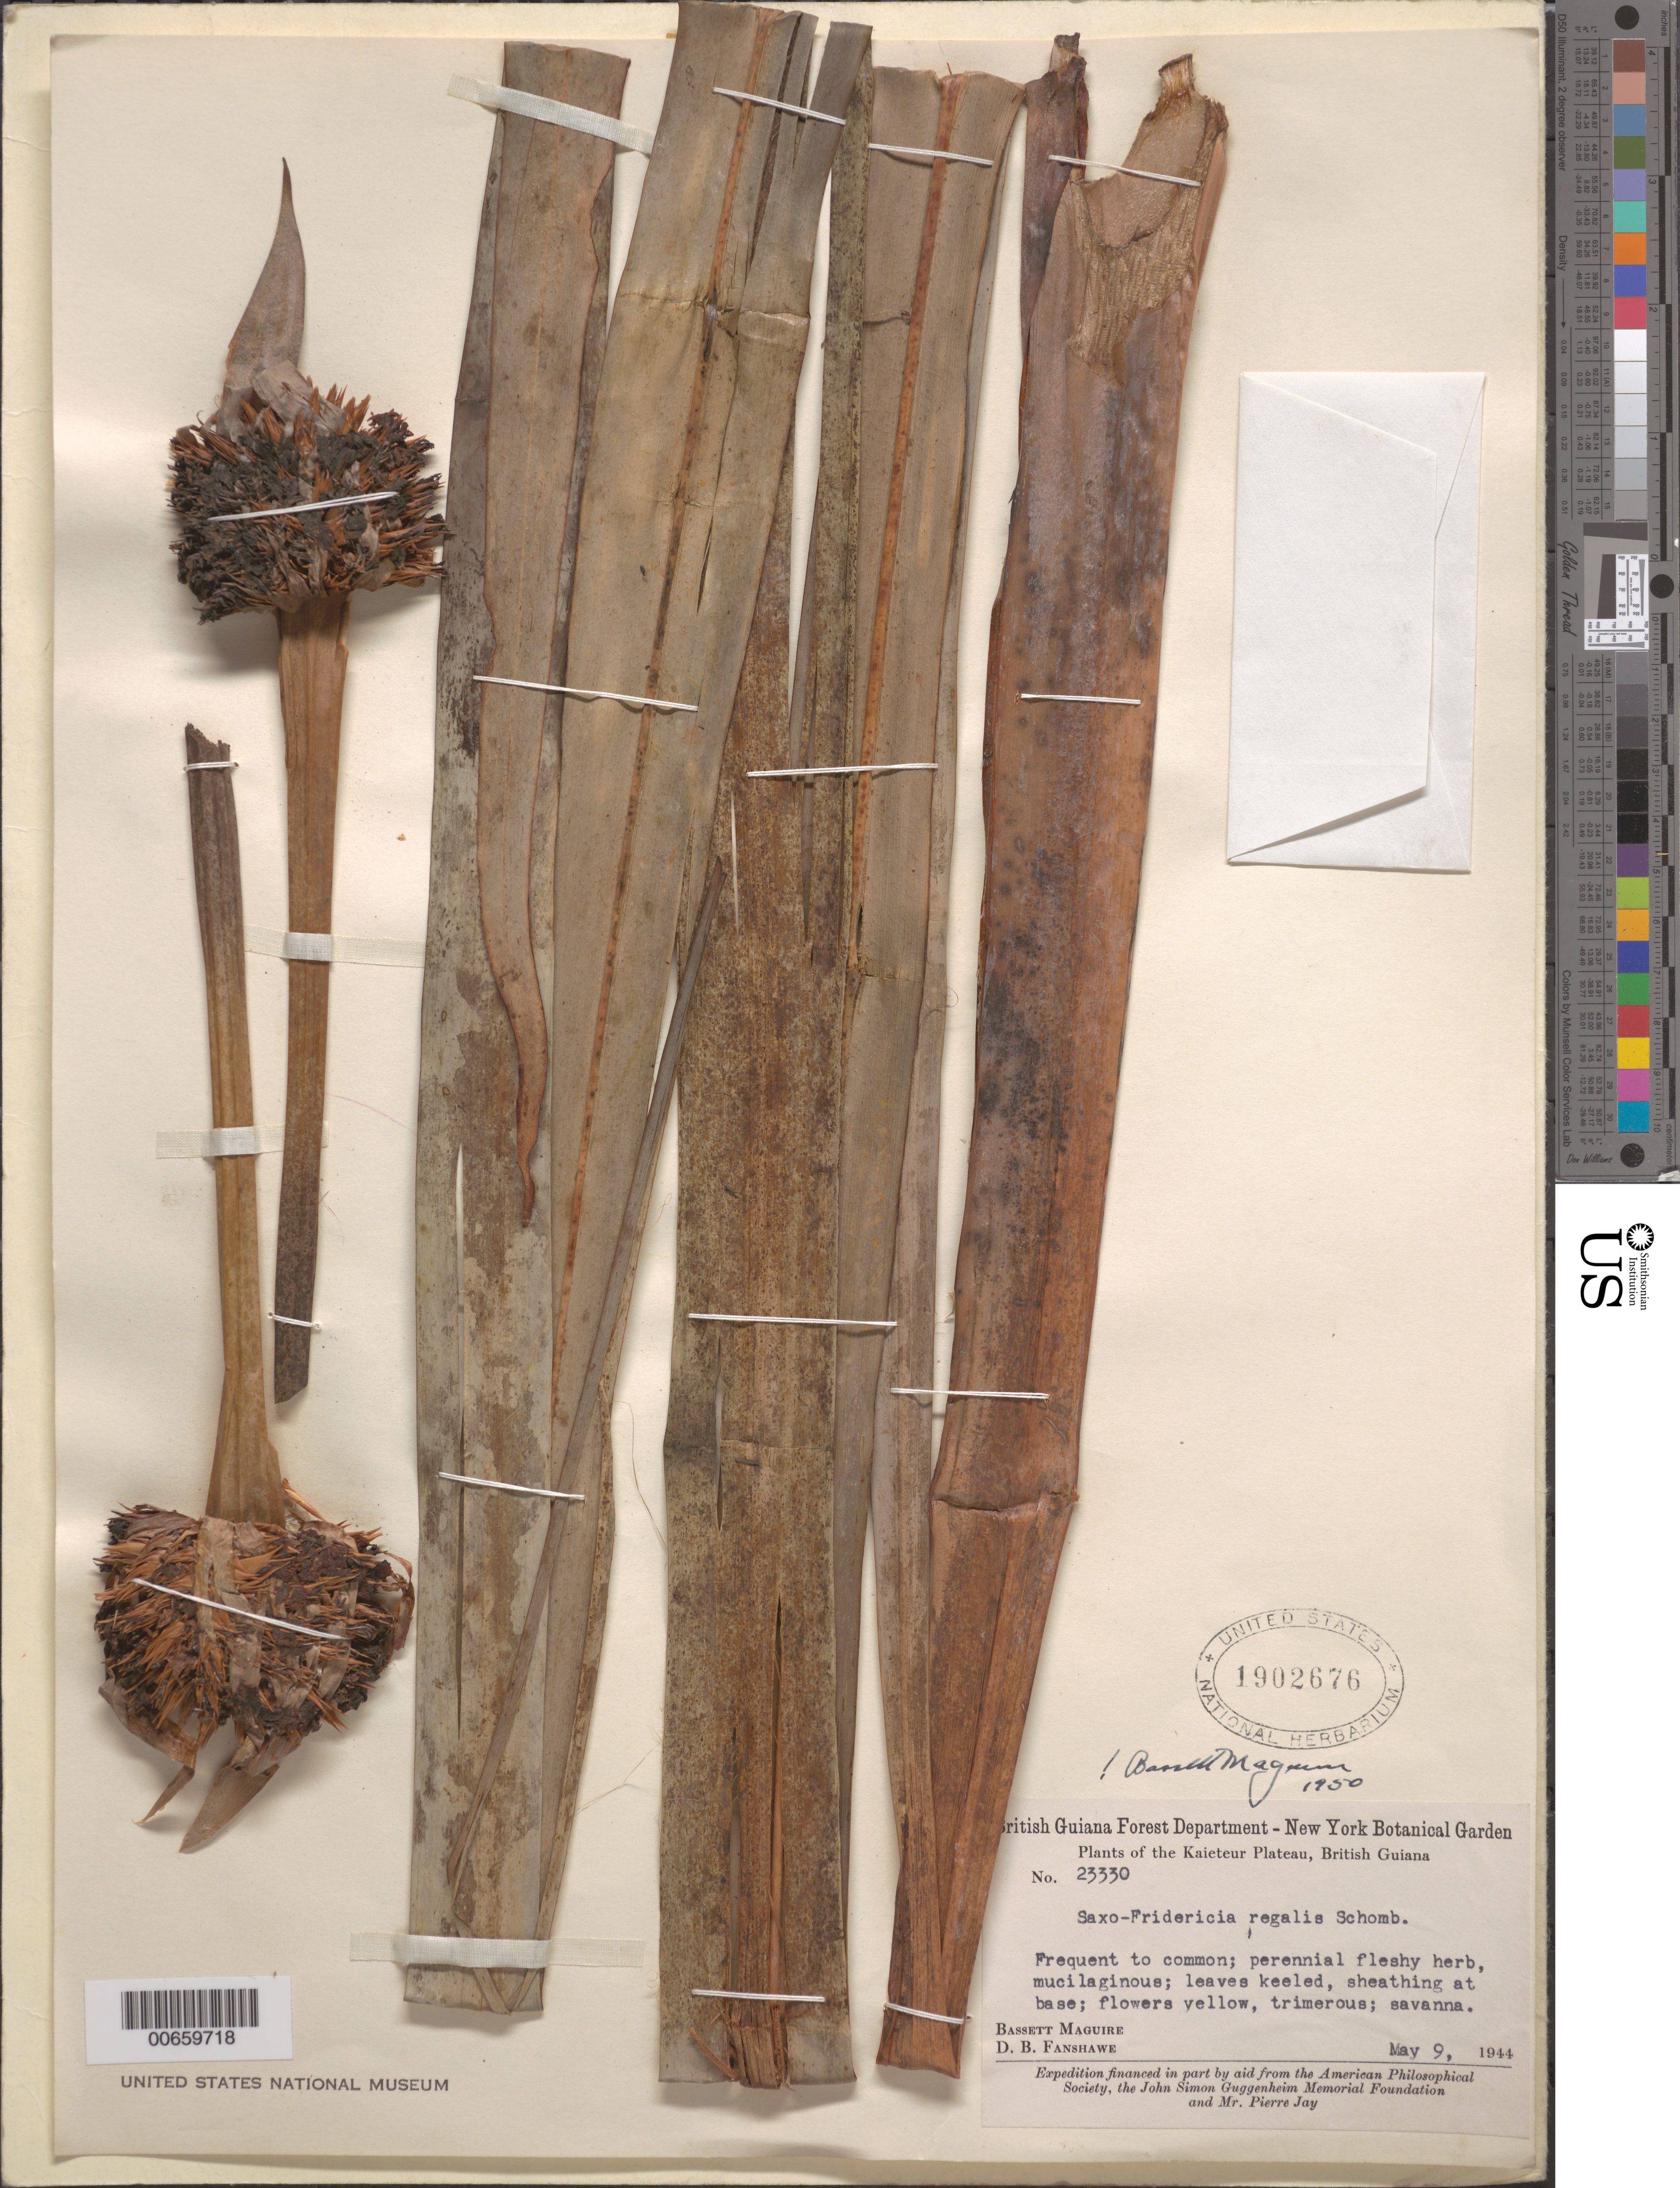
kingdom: Plantae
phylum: Tracheophyta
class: Liliopsida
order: Poales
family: Rapateaceae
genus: Saxofridericia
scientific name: Saxofridericia regalis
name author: R.H. Schomb.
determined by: Maguire, Bassett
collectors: B. Maguire & D. B. Fanshawe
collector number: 23330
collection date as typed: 9-May-44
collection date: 1944-05-09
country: Guyana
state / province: Potaro-Siparuni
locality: Kaieteur Plateau, Potaro River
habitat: Savanna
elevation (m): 427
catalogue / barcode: US 1902676